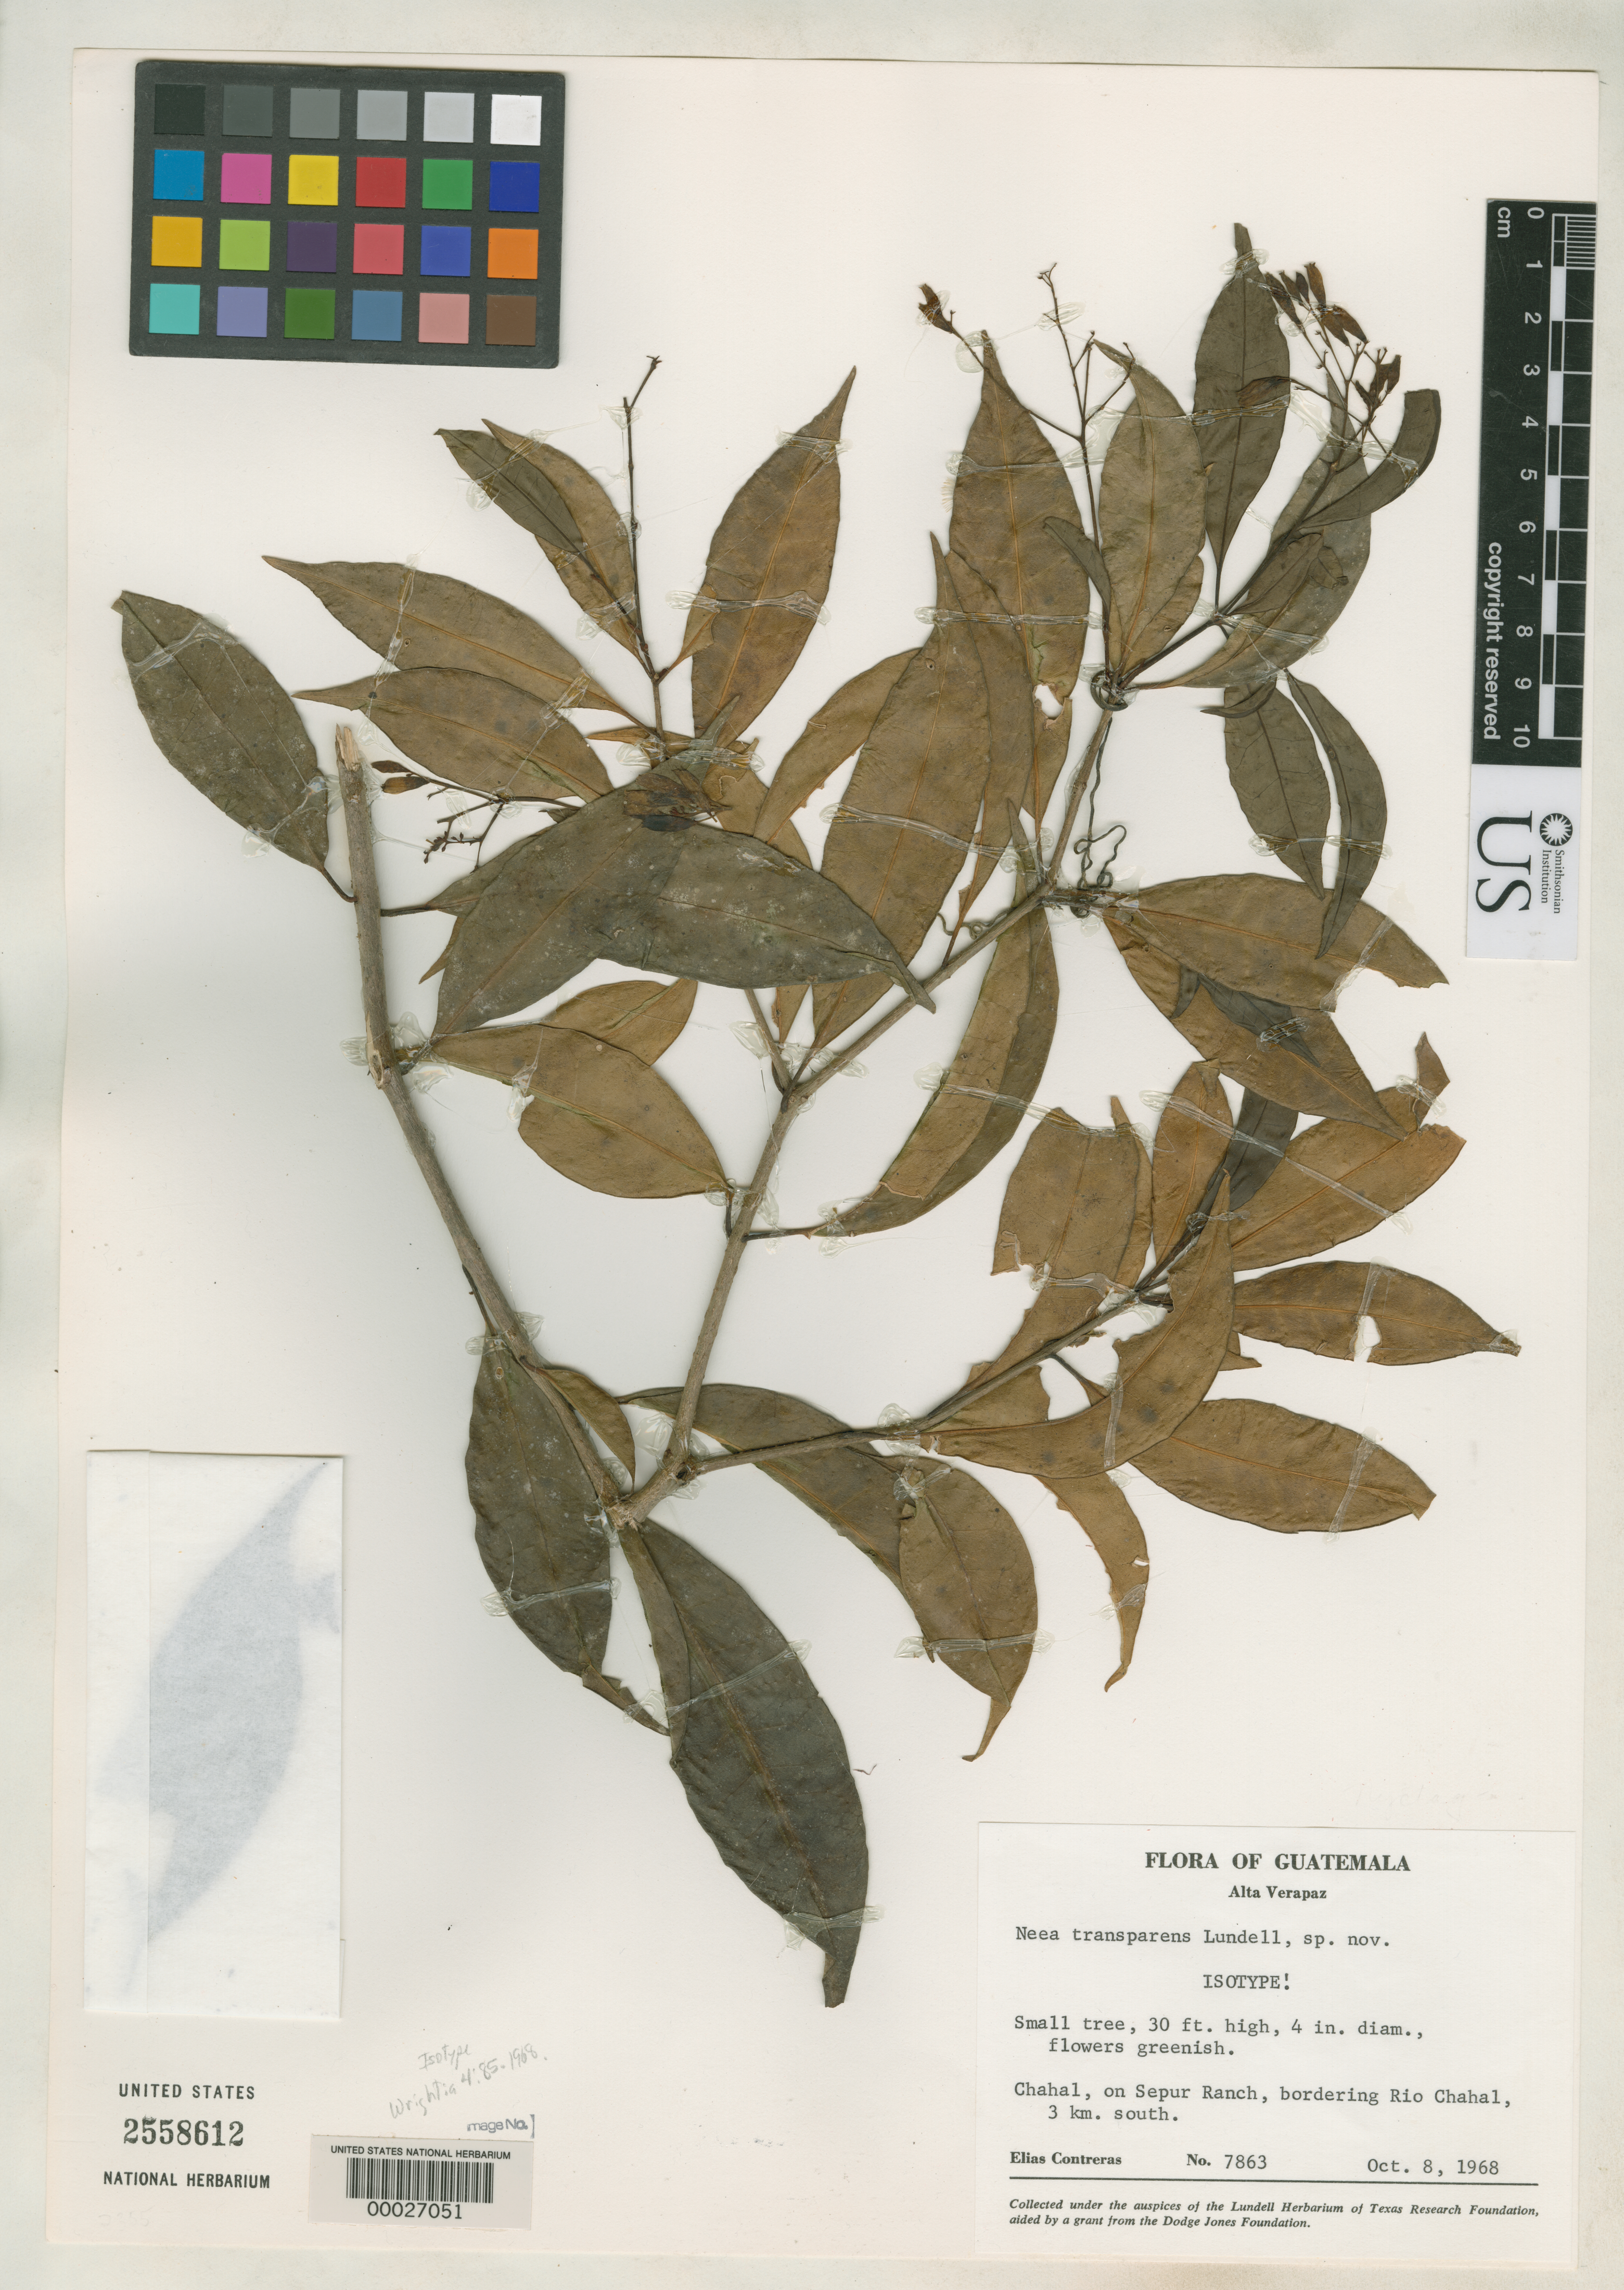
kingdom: Plantae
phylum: Tracheophyta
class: Magnoliopsida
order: Caryophyllales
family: Nyctaginaceae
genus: Neea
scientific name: Neea transparens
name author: Lundell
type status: Isotype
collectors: E. Contreras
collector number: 7863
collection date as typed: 08 Oct 1968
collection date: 1968-10-08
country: Guatemala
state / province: Alta Verapaz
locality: Chahal, Sepur Ranch.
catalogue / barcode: US 2558612